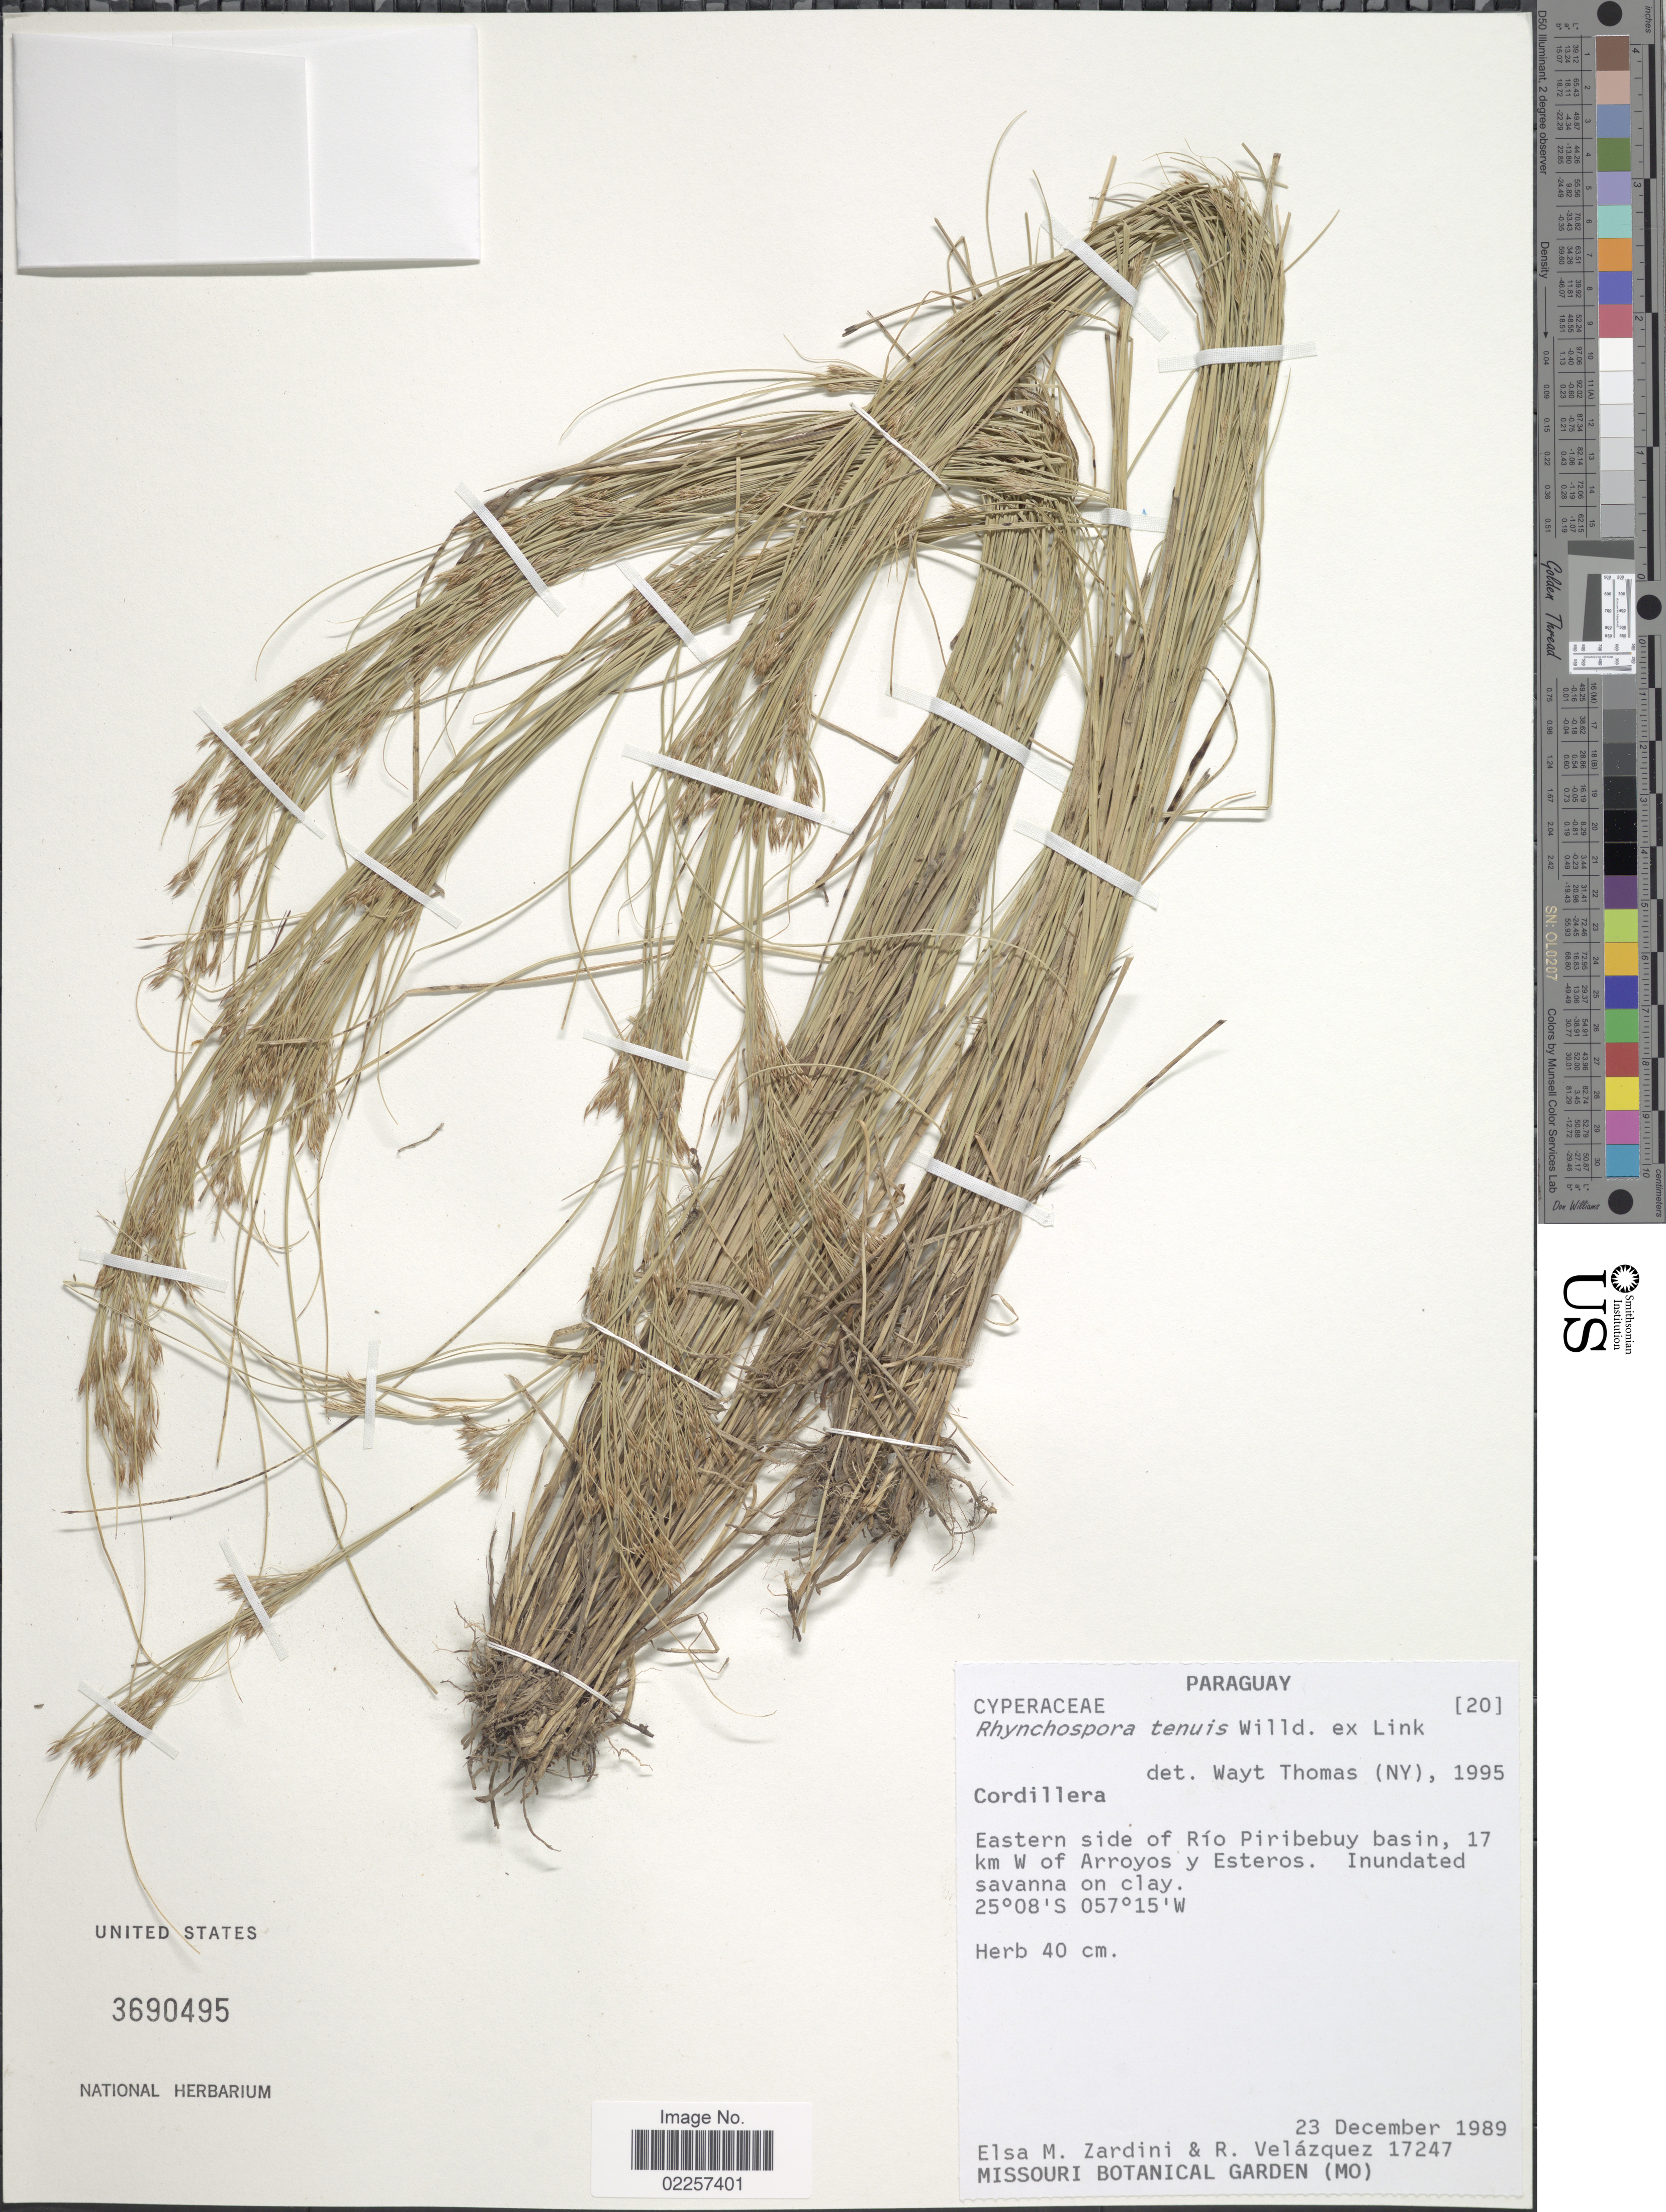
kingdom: Plantae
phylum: Tracheophyta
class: Liliopsida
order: Poales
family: Cyperaceae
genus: Rhynchospora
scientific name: Rhynchospora tenuis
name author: Link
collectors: E. M. Zardini & R. Velázquez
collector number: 17247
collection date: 1989-12-23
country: Paraguay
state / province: Cordillera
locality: Eastern side of Rio Piribebuy basin, 17 km W of Arroyos y Esteros, inundated savanna on clay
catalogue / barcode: US 3690495